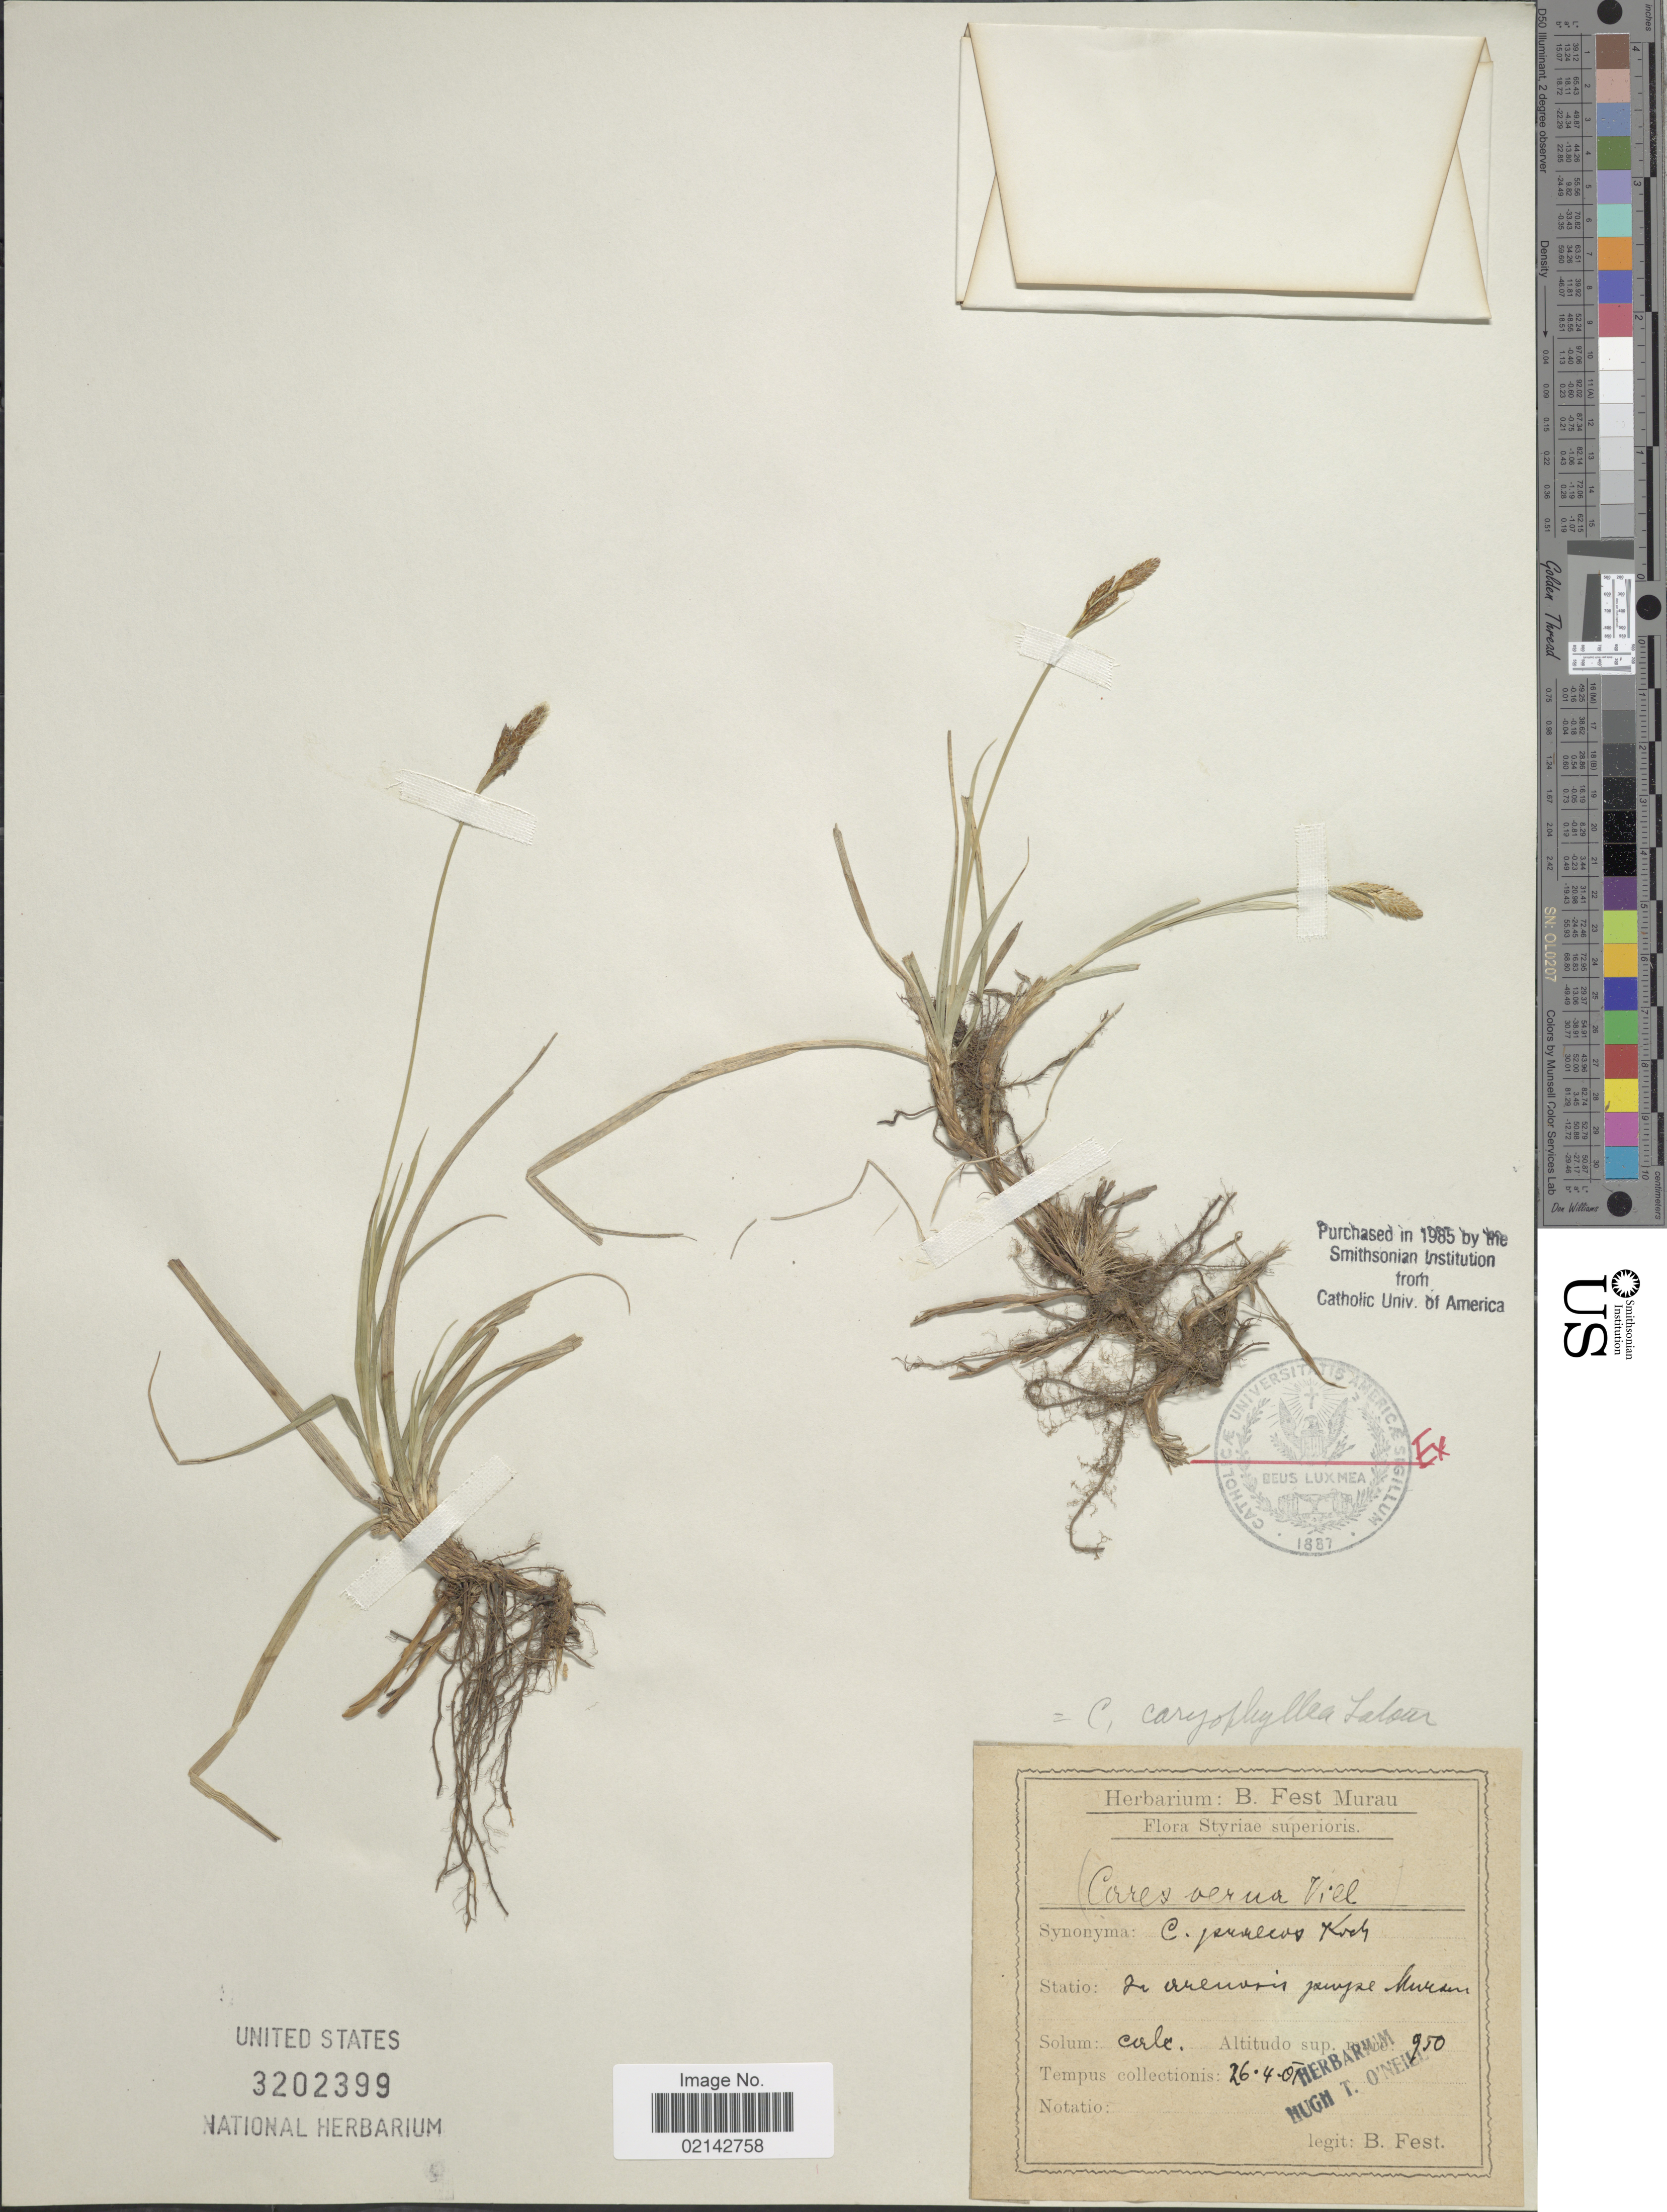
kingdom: Plantae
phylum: Tracheophyta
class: Liliopsida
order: Poales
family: Cyperaceae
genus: Carex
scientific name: Carex caryophyllea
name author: Latourr.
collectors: B. Fest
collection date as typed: Transcribed d/m/y: 26/4/1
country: Austria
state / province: Steiermark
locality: Styriae superiors, in arenosis propse Muran [interpreted]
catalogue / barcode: US 3202399